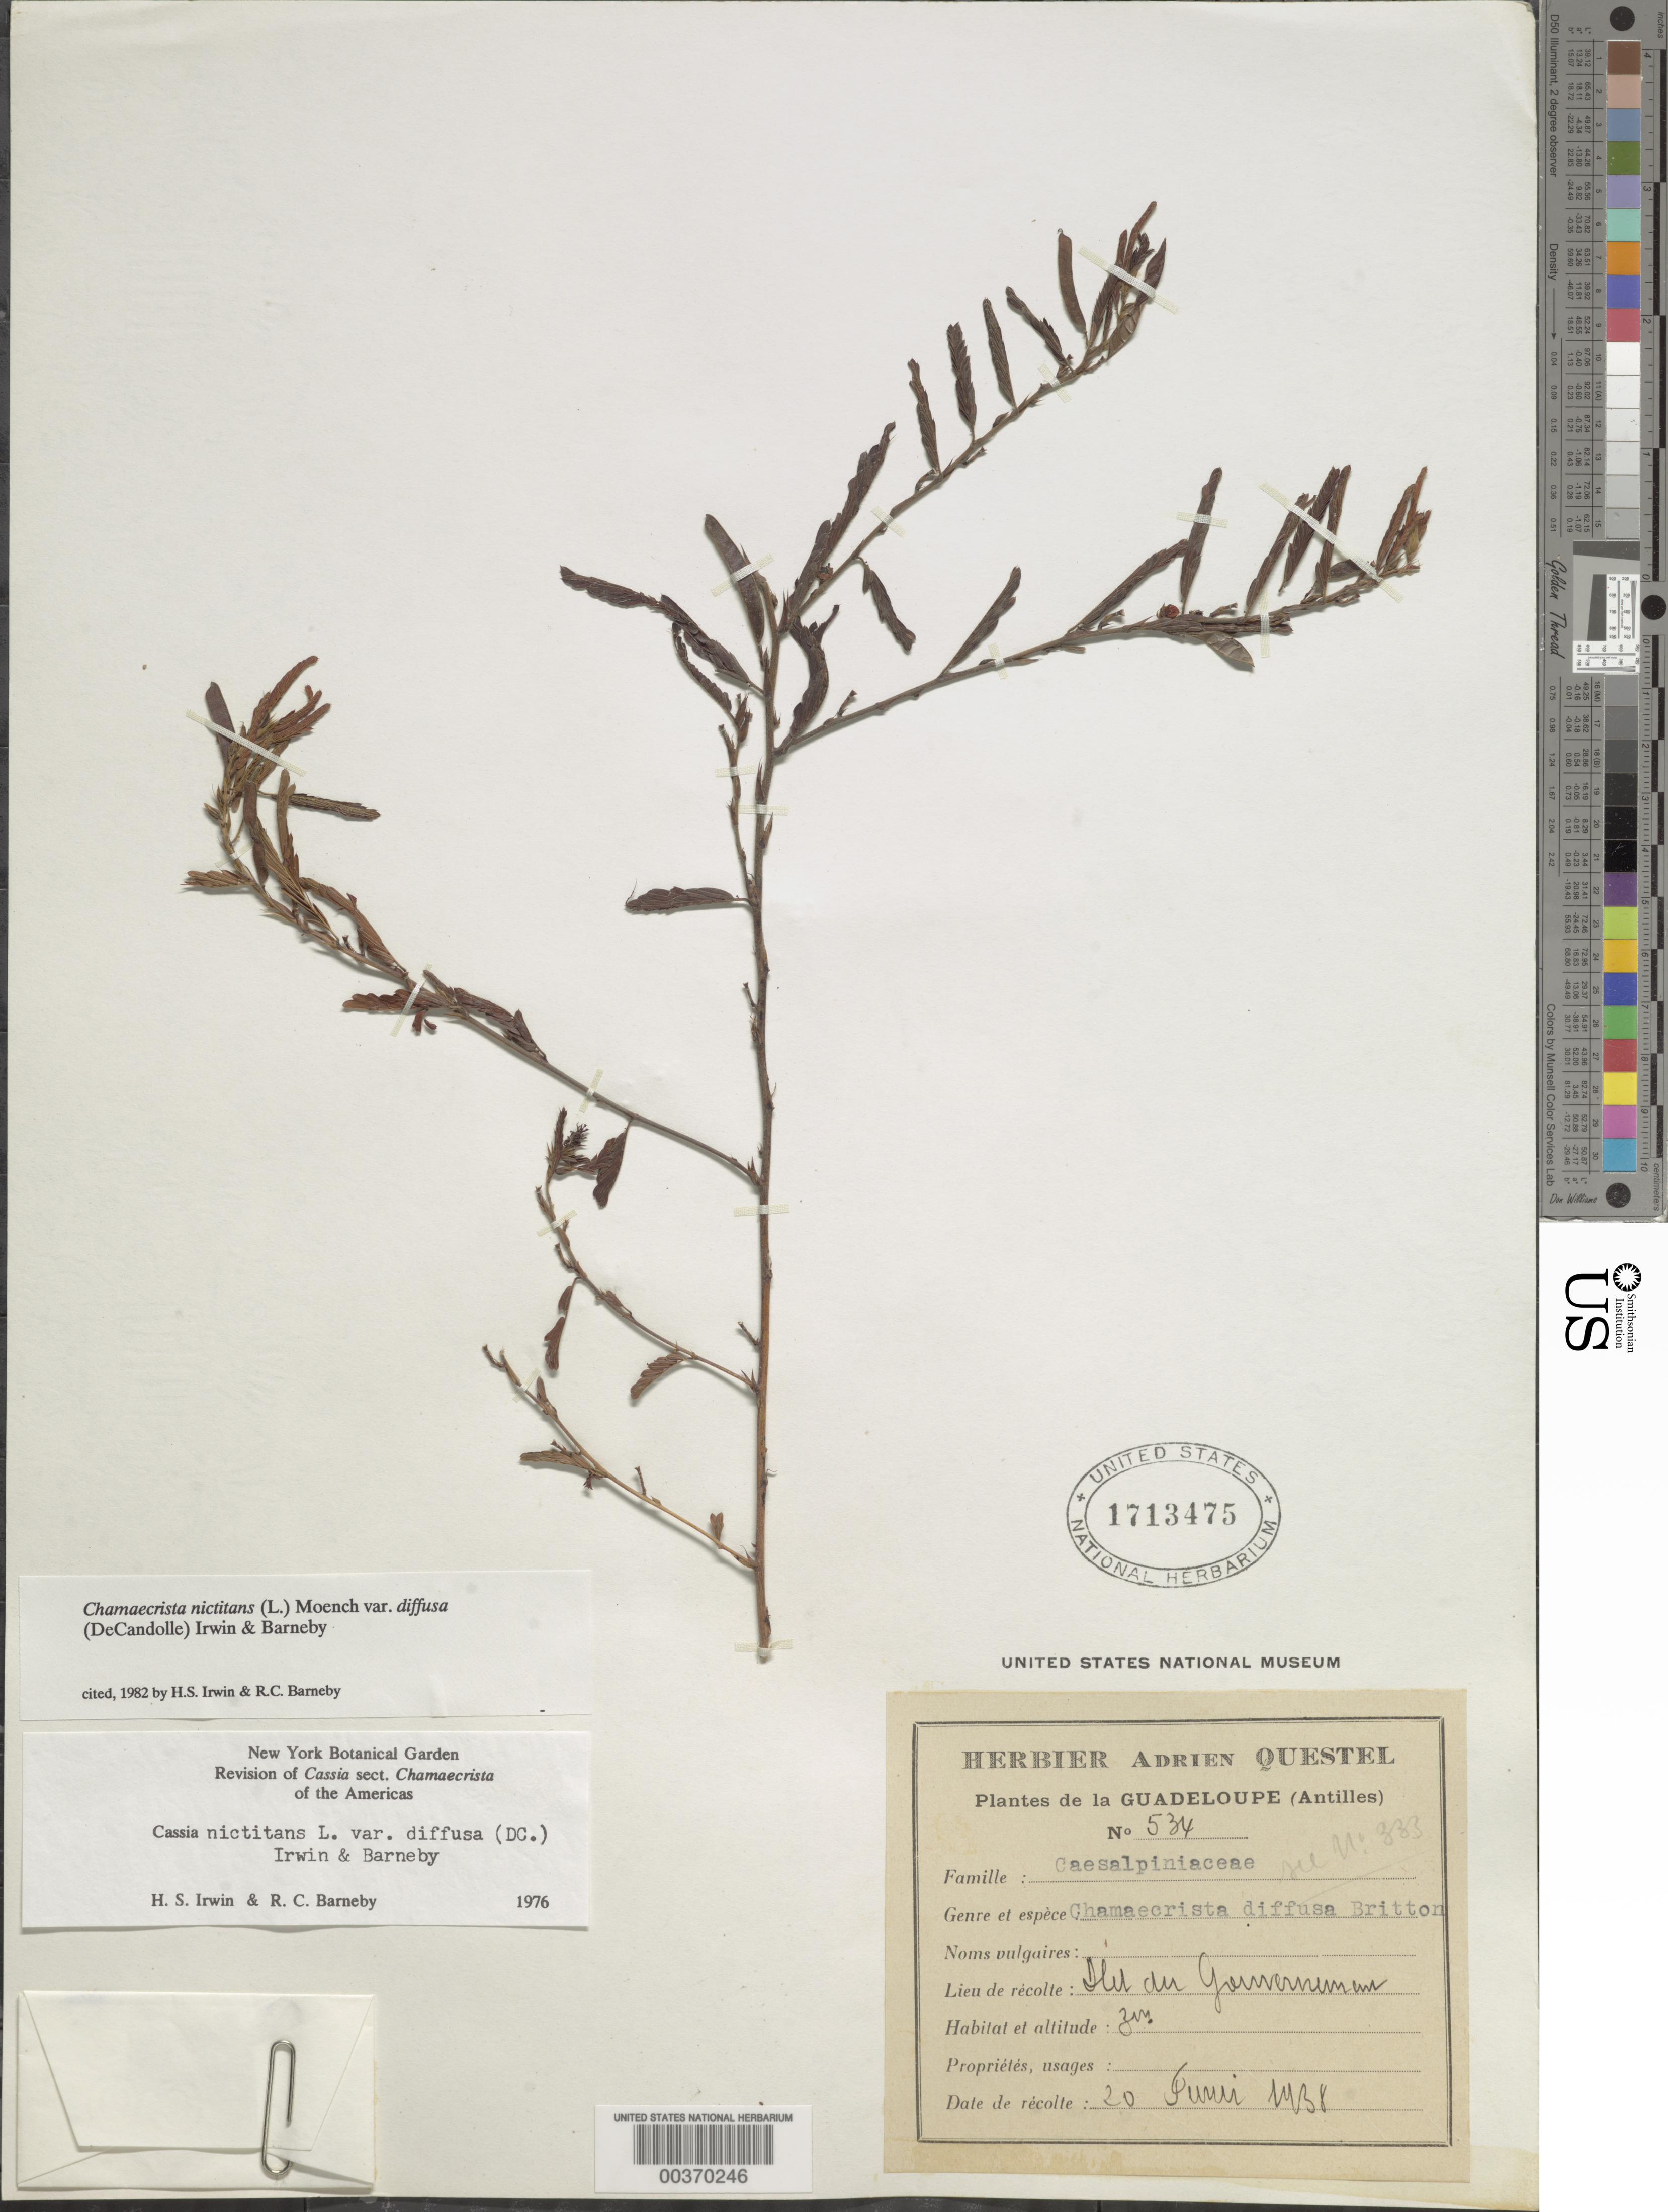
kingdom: Plantae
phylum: Tracheophyta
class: Magnoliopsida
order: Fabales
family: Fabaceae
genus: Chamaecrista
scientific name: Chamaecrista nictitans var. diffusa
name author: (DC.) H.S. Irwin & Barneby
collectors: A. Questel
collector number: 534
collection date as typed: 20 Jun 1938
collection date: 1938-06-20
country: Guadeloupe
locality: Ilet du gourernement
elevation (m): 3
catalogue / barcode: US 1713475